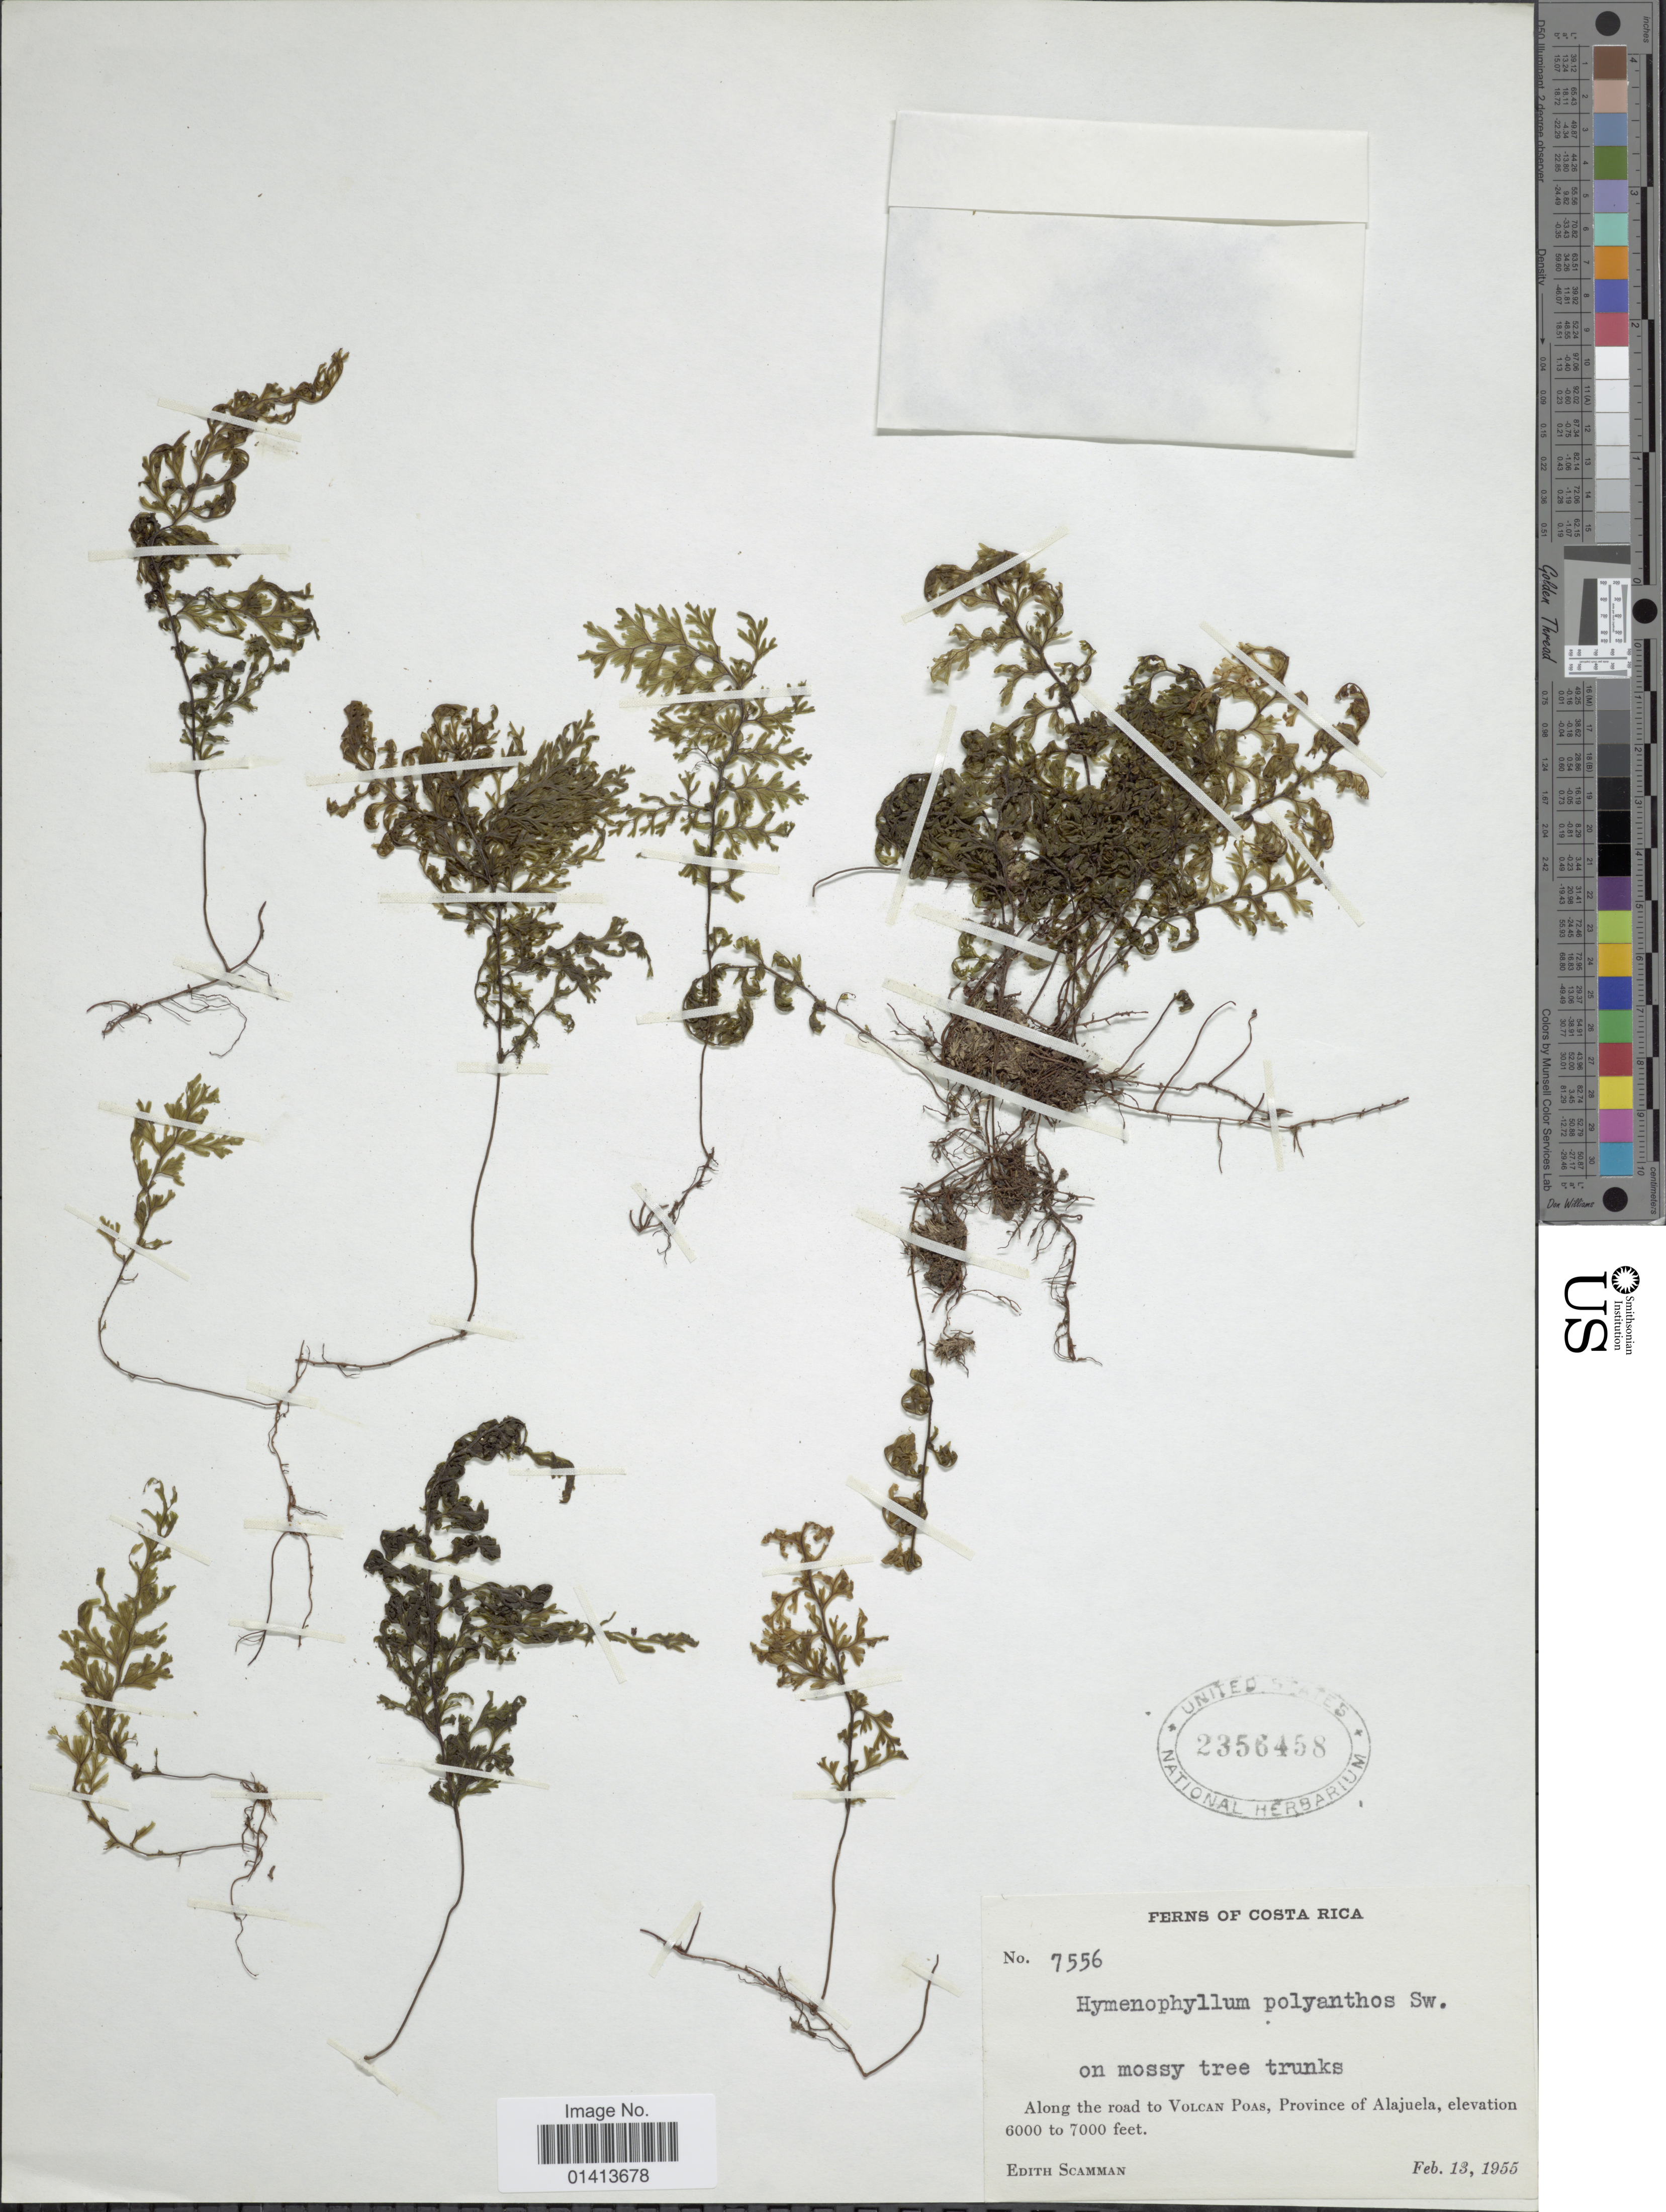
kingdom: Plantae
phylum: Tracheophyta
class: Polypodiopsida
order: Hymenophyllales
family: Hymenophyllaceae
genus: Hymenophyllum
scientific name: Hymenophyllum costaricanum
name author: Bosch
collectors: E. Scamman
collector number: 7556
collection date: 1955-02-13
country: Costa Rica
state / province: Alajuela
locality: Along the road to Volcan Poas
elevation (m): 1829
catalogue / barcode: US 2356458